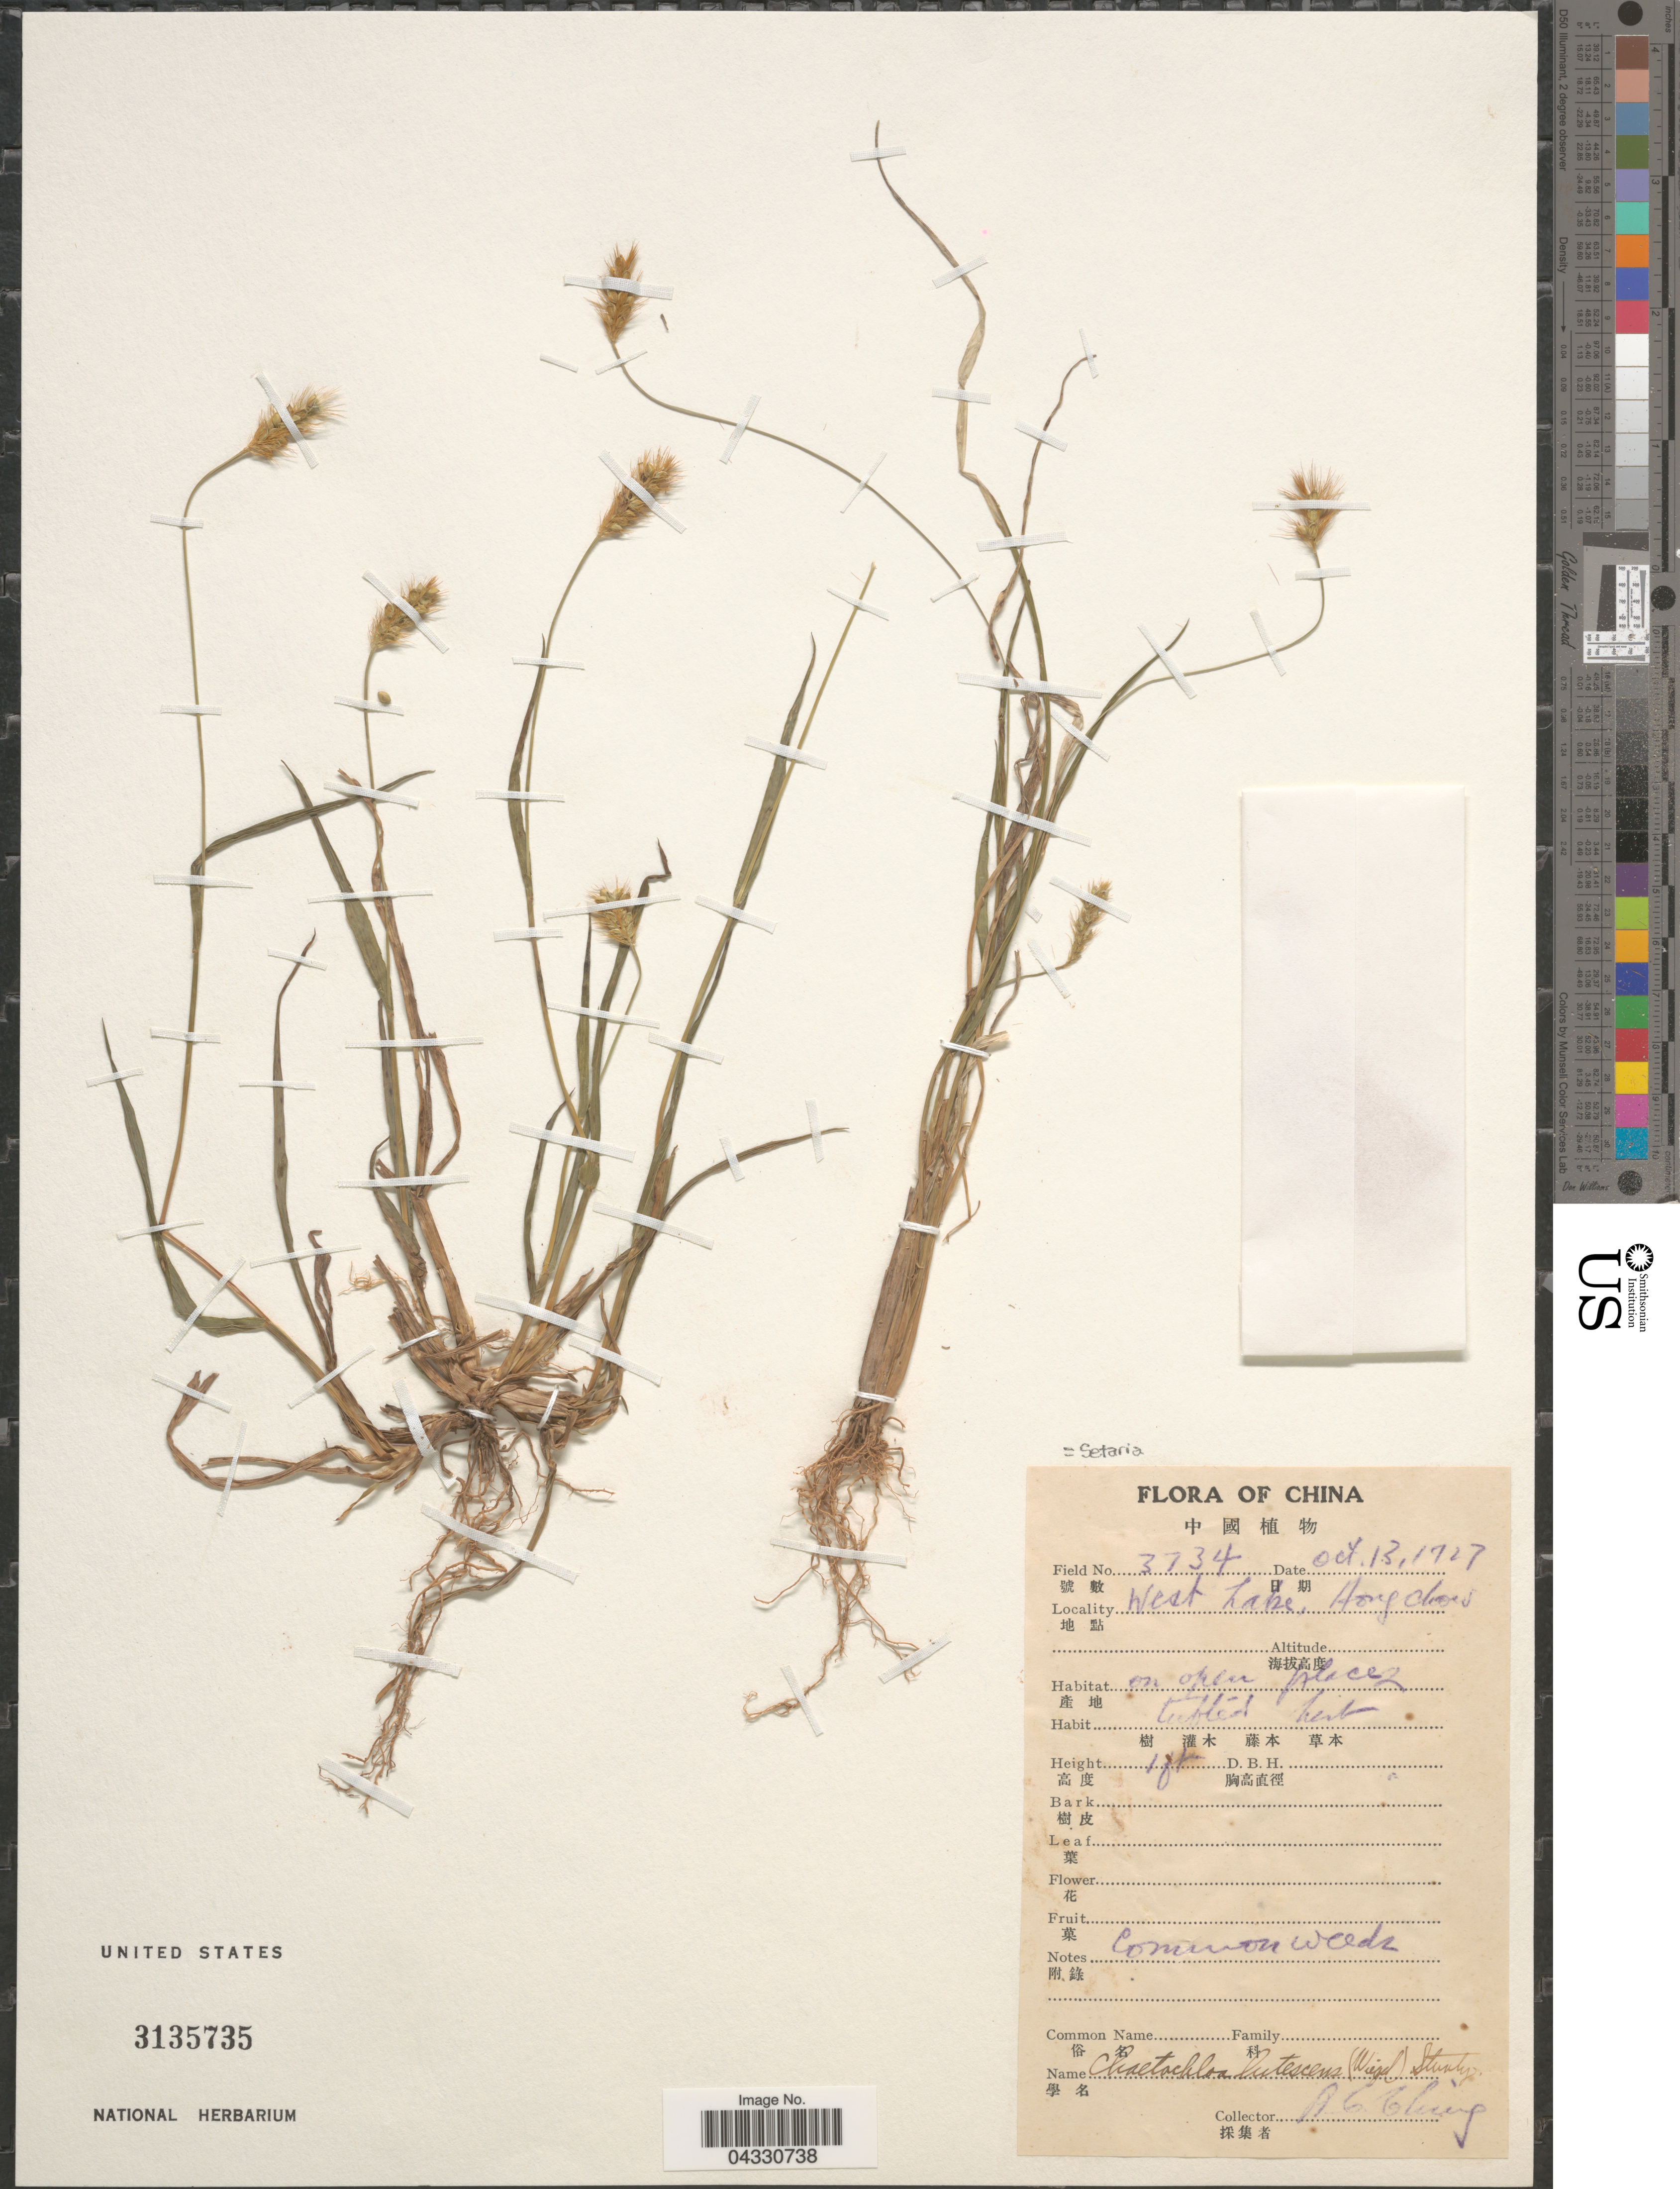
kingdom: Plantae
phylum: Tracheophyta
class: Liliopsida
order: Poales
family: Poaceae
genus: Setaria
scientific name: Setaria sp.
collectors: R. C. Ching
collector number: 3734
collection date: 1927-10-13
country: China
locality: West Lake, Hongchow.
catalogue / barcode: US 3135735